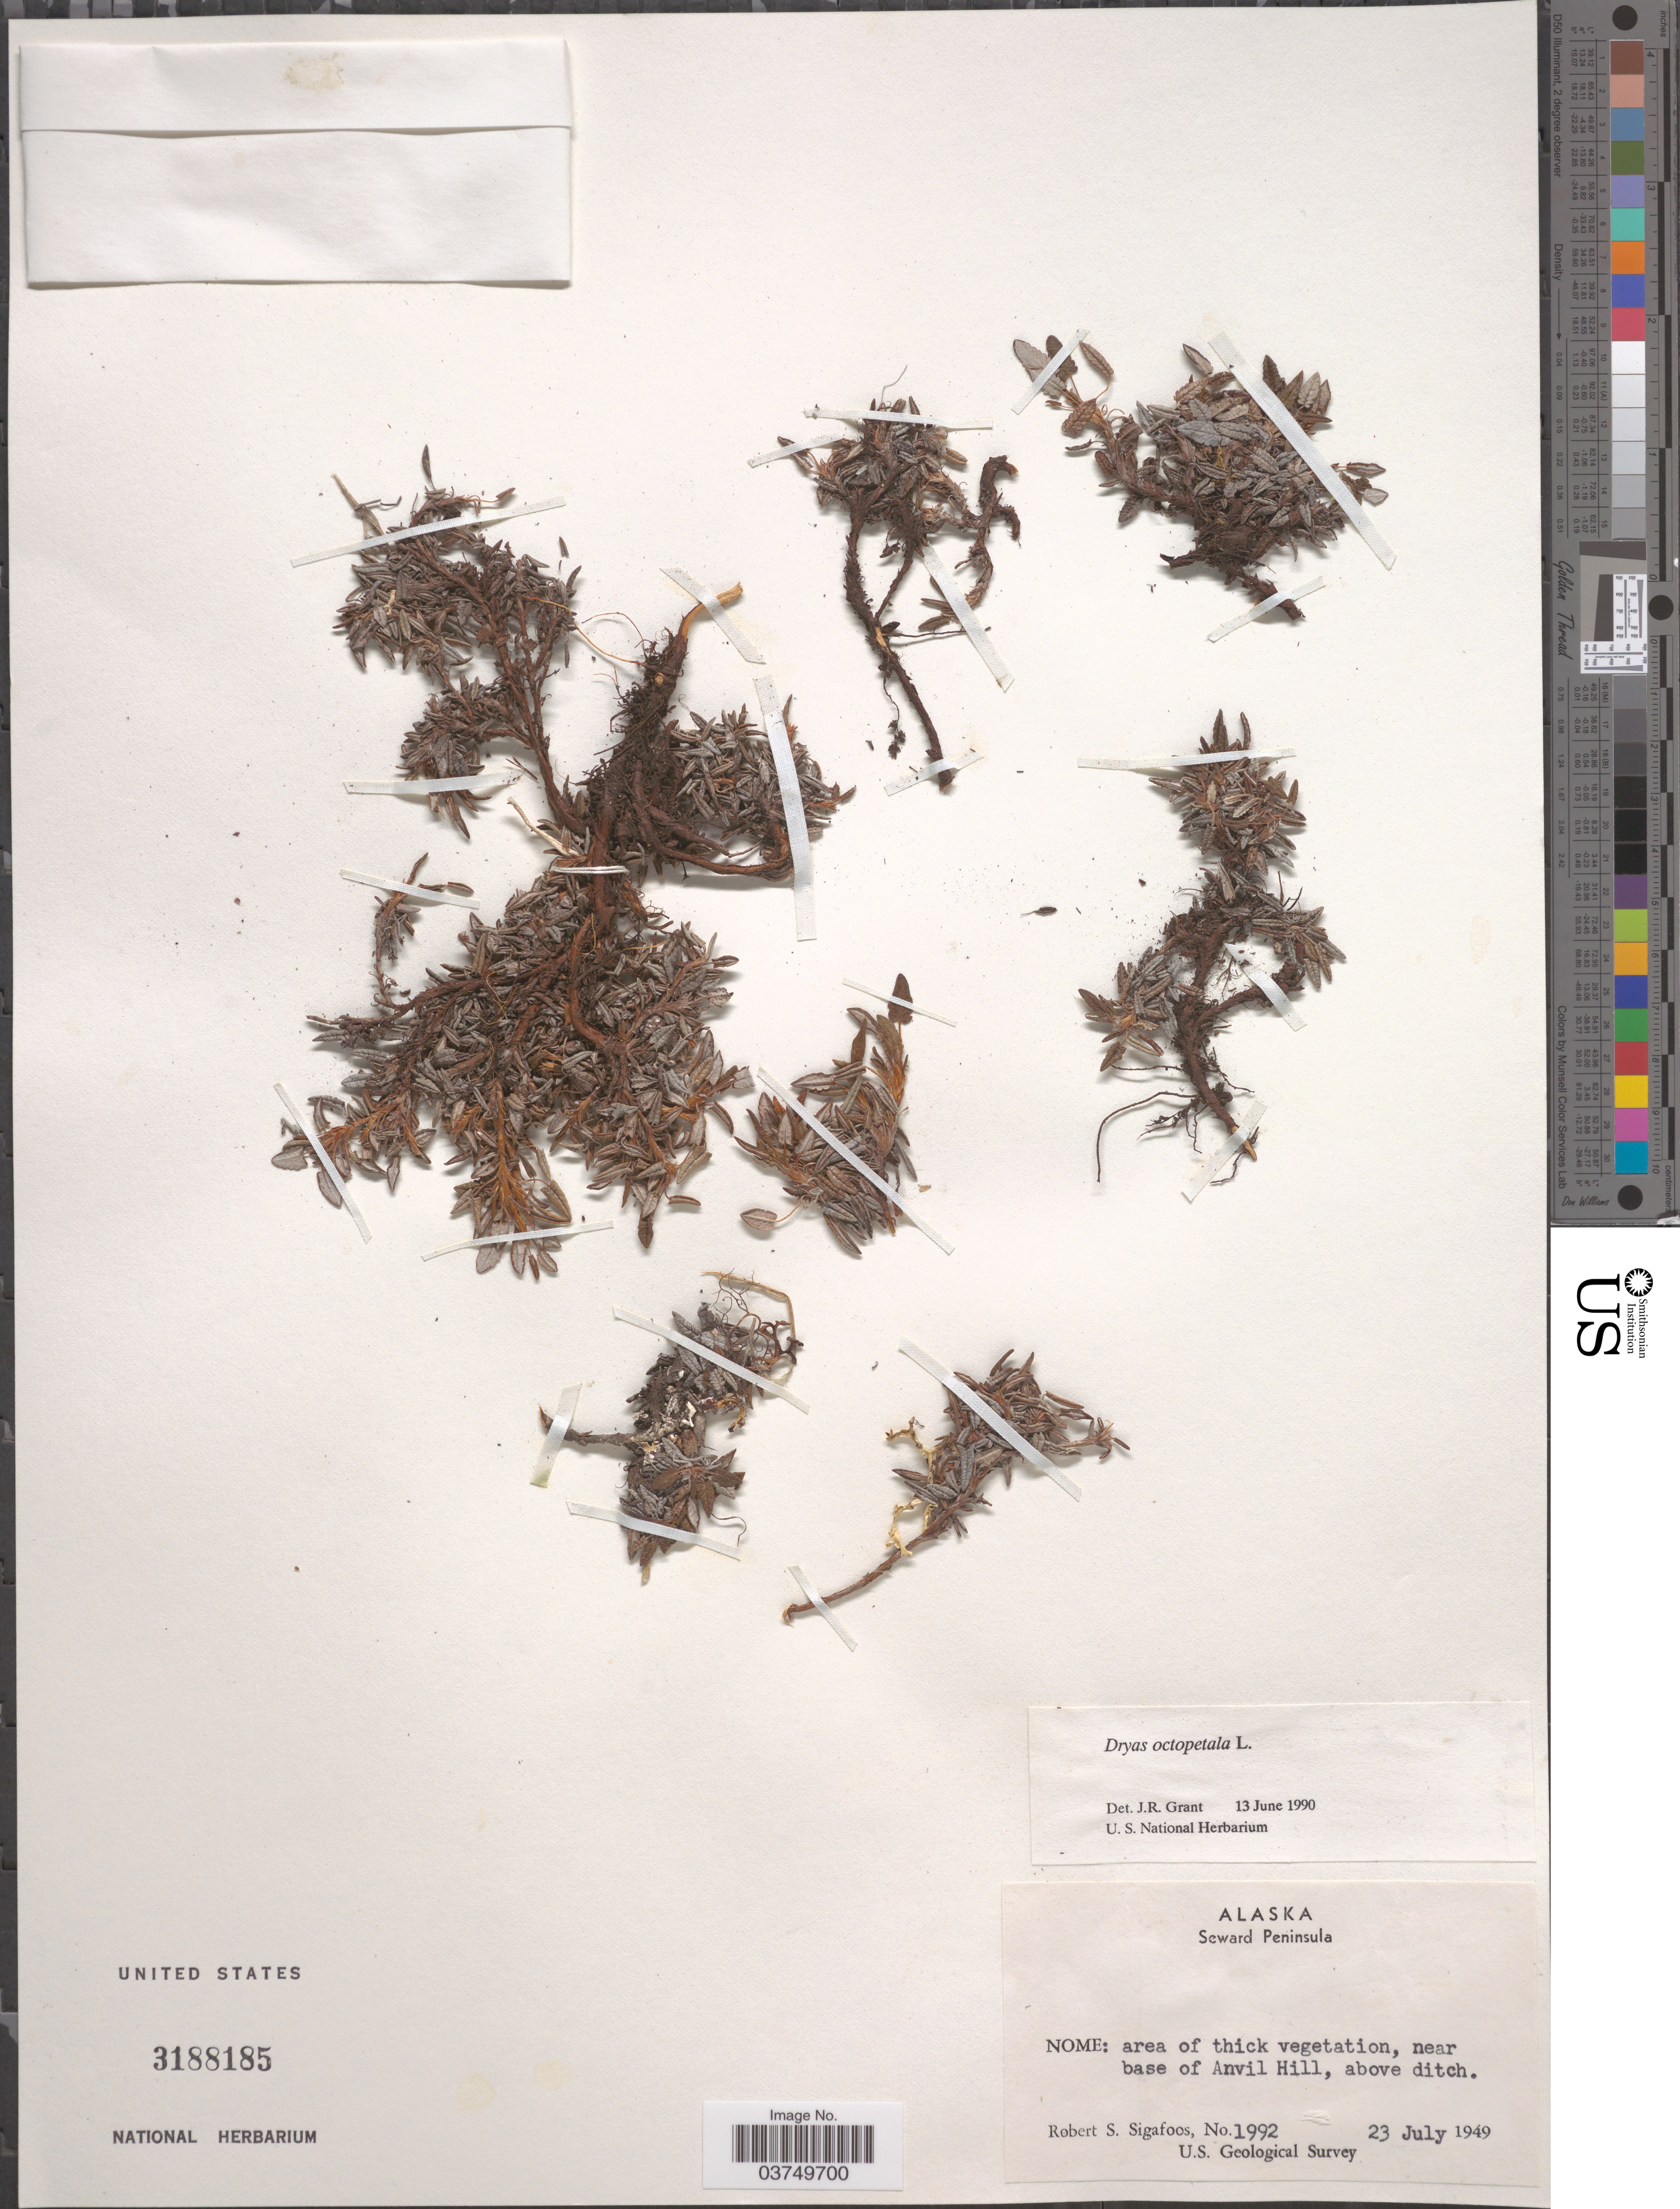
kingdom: Plantae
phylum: Tracheophyta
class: Magnoliopsida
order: Rosales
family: Rosaceae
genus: Dryas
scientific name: Dryas octopetala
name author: L.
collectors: R. Sigafoos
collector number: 1992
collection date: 1949-07-23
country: United States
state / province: Alaska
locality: Seward Peninsula. Nome: area of thick vegetation, near base of Anvil Hill, above ditch.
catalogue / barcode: US 3188185